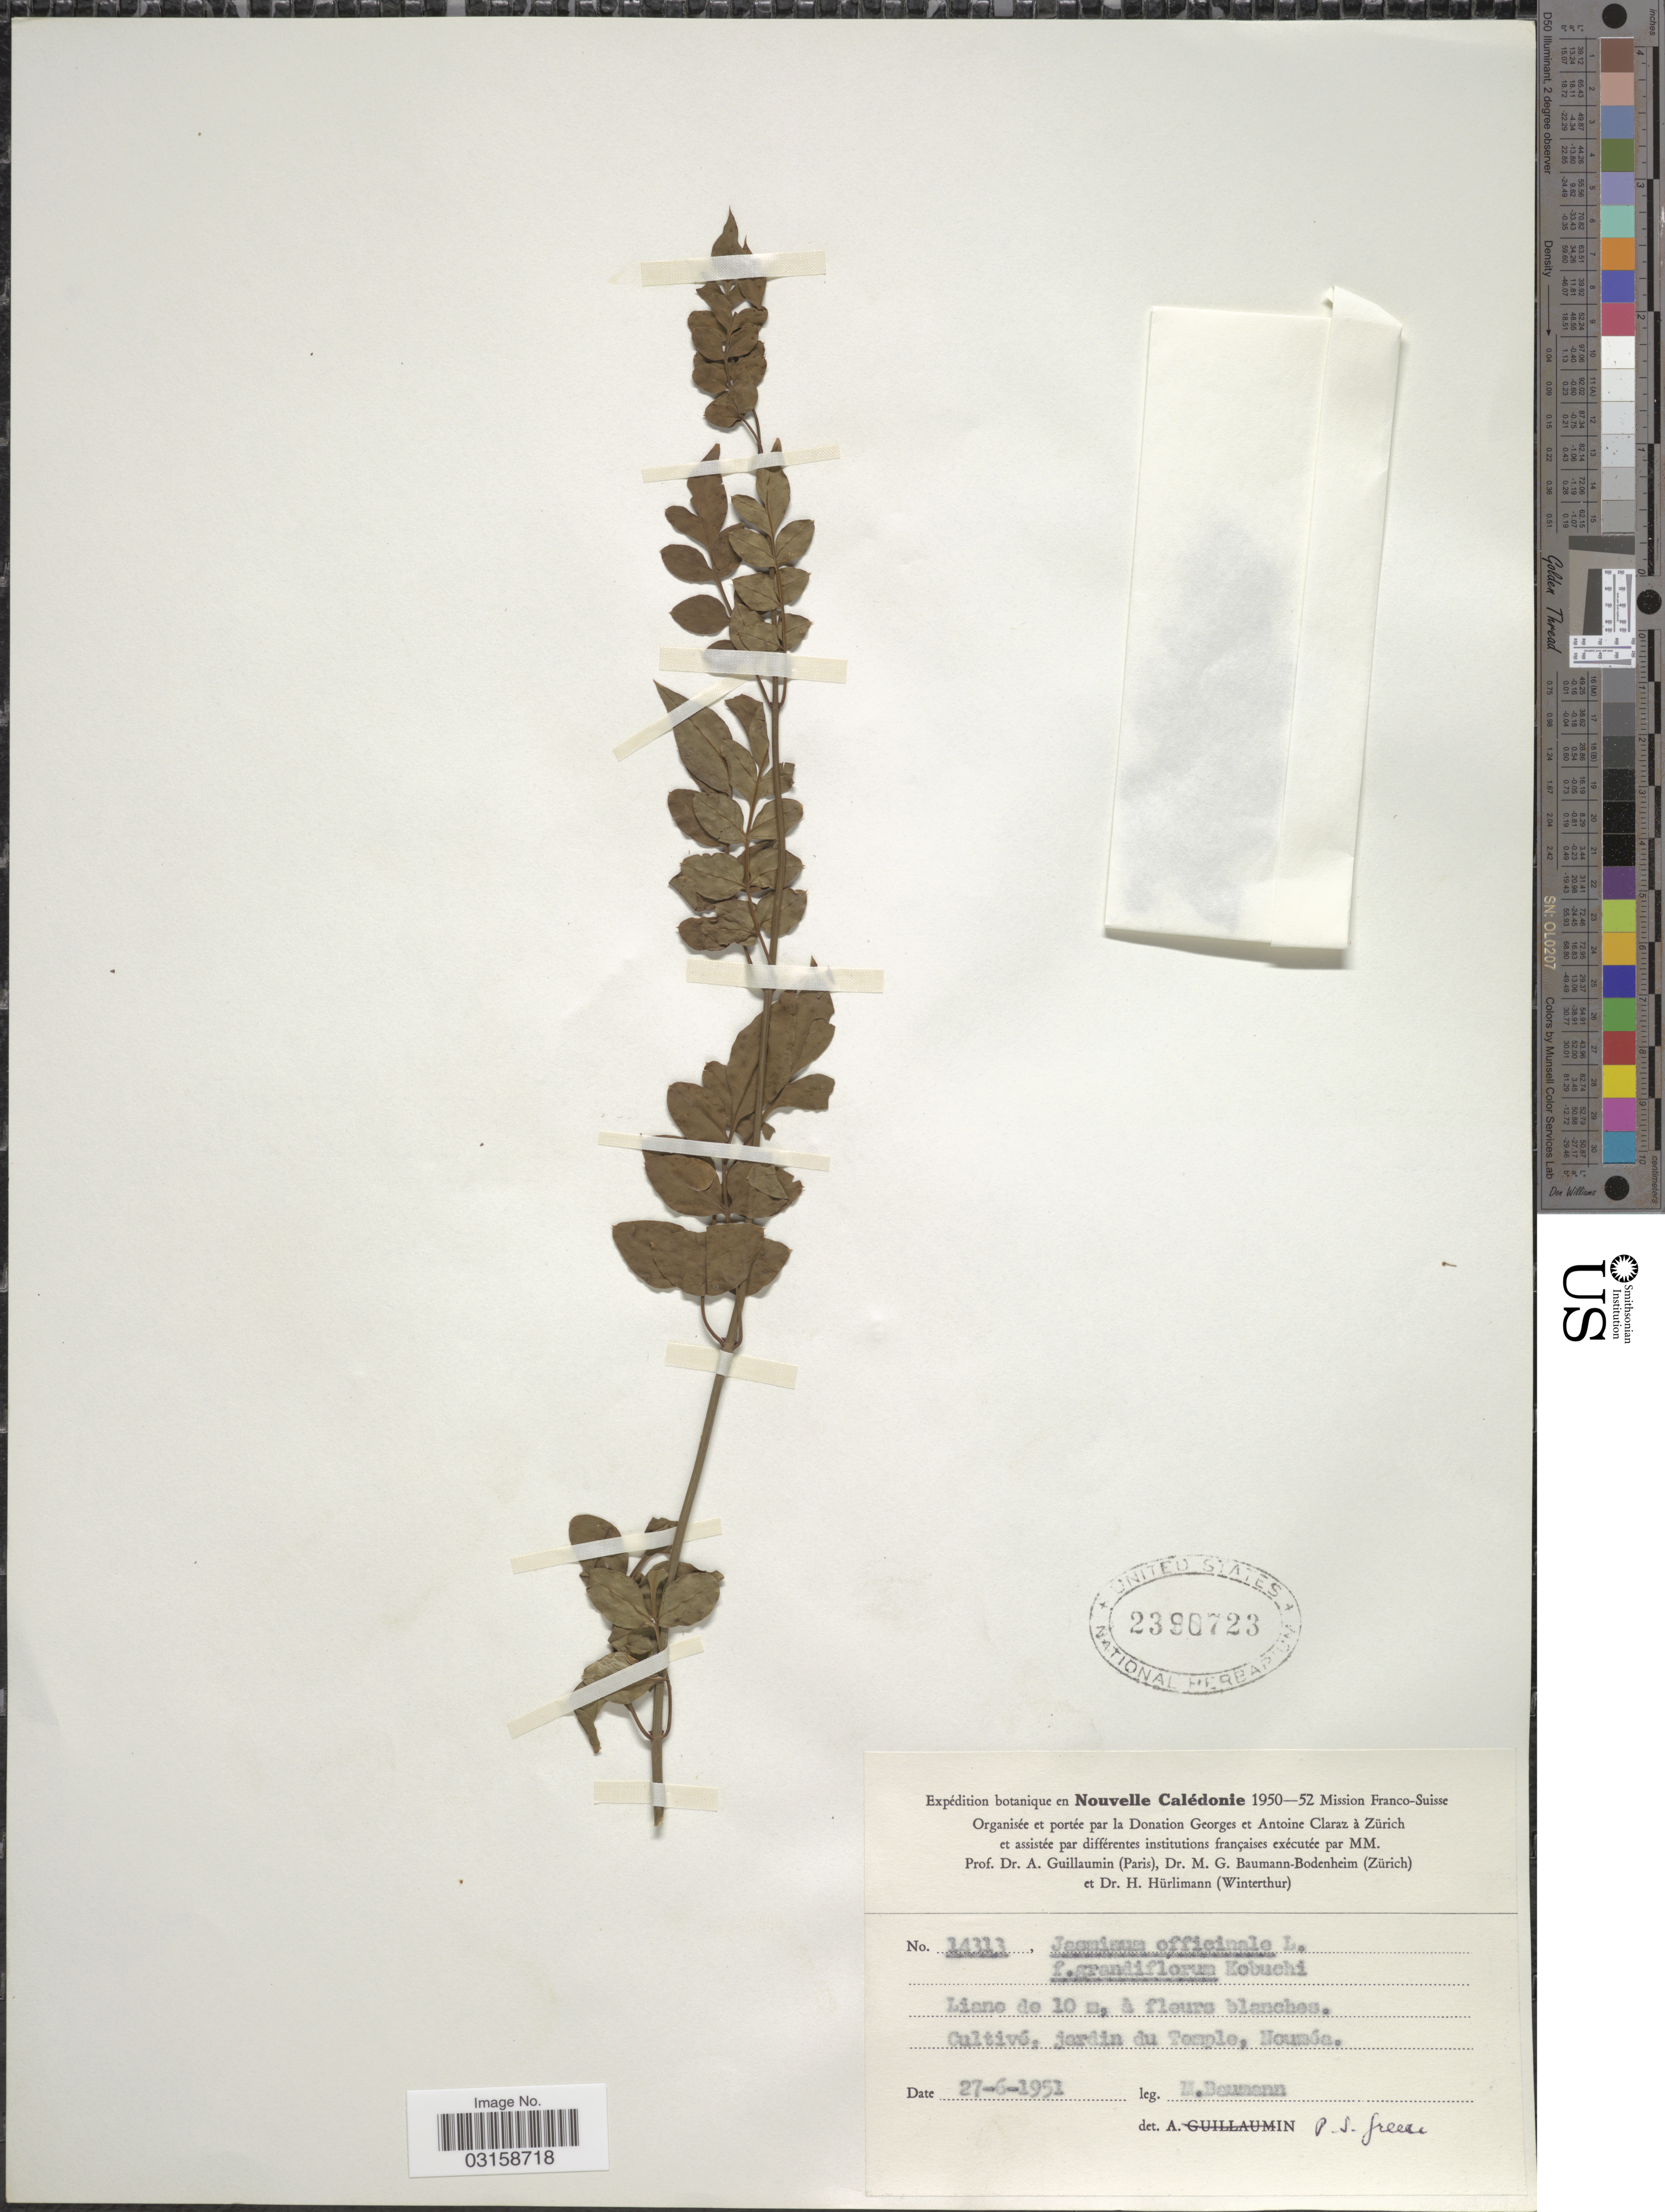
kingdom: Plantae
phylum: Tracheophyta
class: Magnoliopsida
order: Lamiales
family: Oleaceae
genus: Jasminum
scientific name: Jasminum grandiflorum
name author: L.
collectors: M. Baumann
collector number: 14313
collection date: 1951-06-27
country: New Caledonia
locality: Nouvelle Calédonie, jardin du Temple, Nouméa.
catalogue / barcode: US 2390723